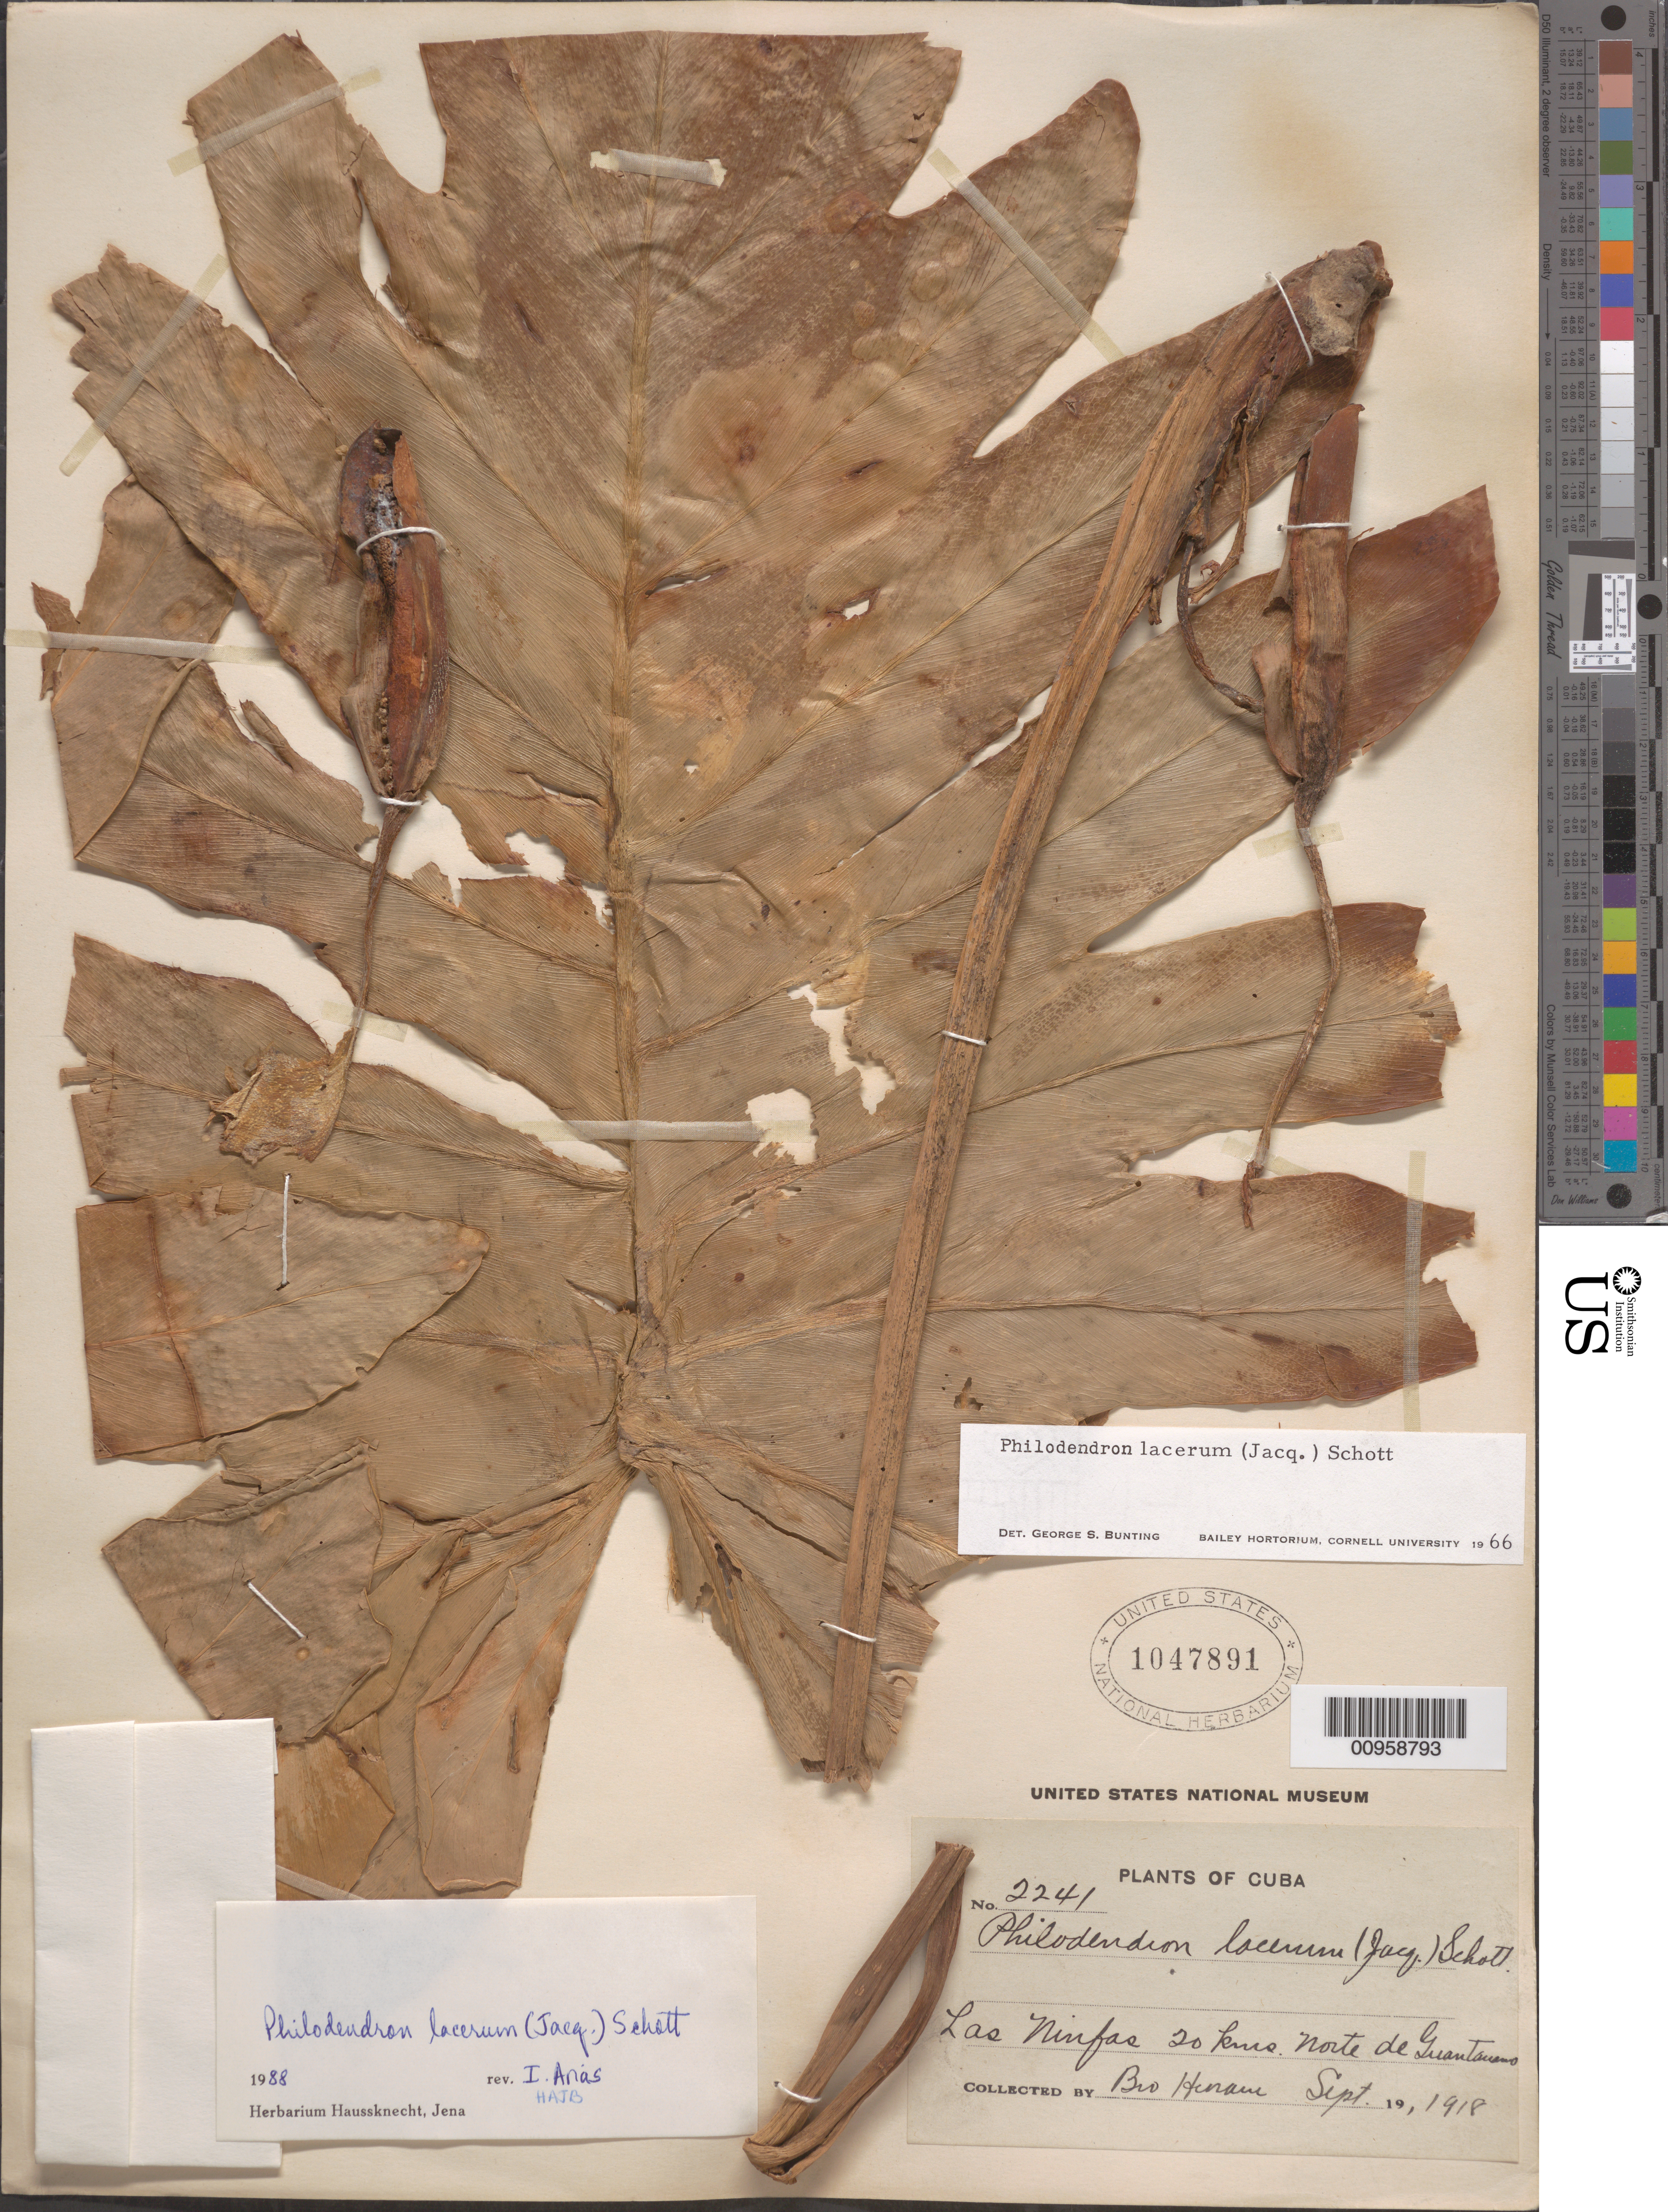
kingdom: Plantae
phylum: Tracheophyta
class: Liliopsida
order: Alismatales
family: Araceae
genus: Philodendron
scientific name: Philodendron lacerum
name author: (Jacq.) Schott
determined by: Arias, I.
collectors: Bro. Hioram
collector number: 2241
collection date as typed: Sep 1918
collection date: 1918-09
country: Cuba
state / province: Guantanamo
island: Cuba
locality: Las Ninfas, 20 kms norte de Guantánamo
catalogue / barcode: US 1047891